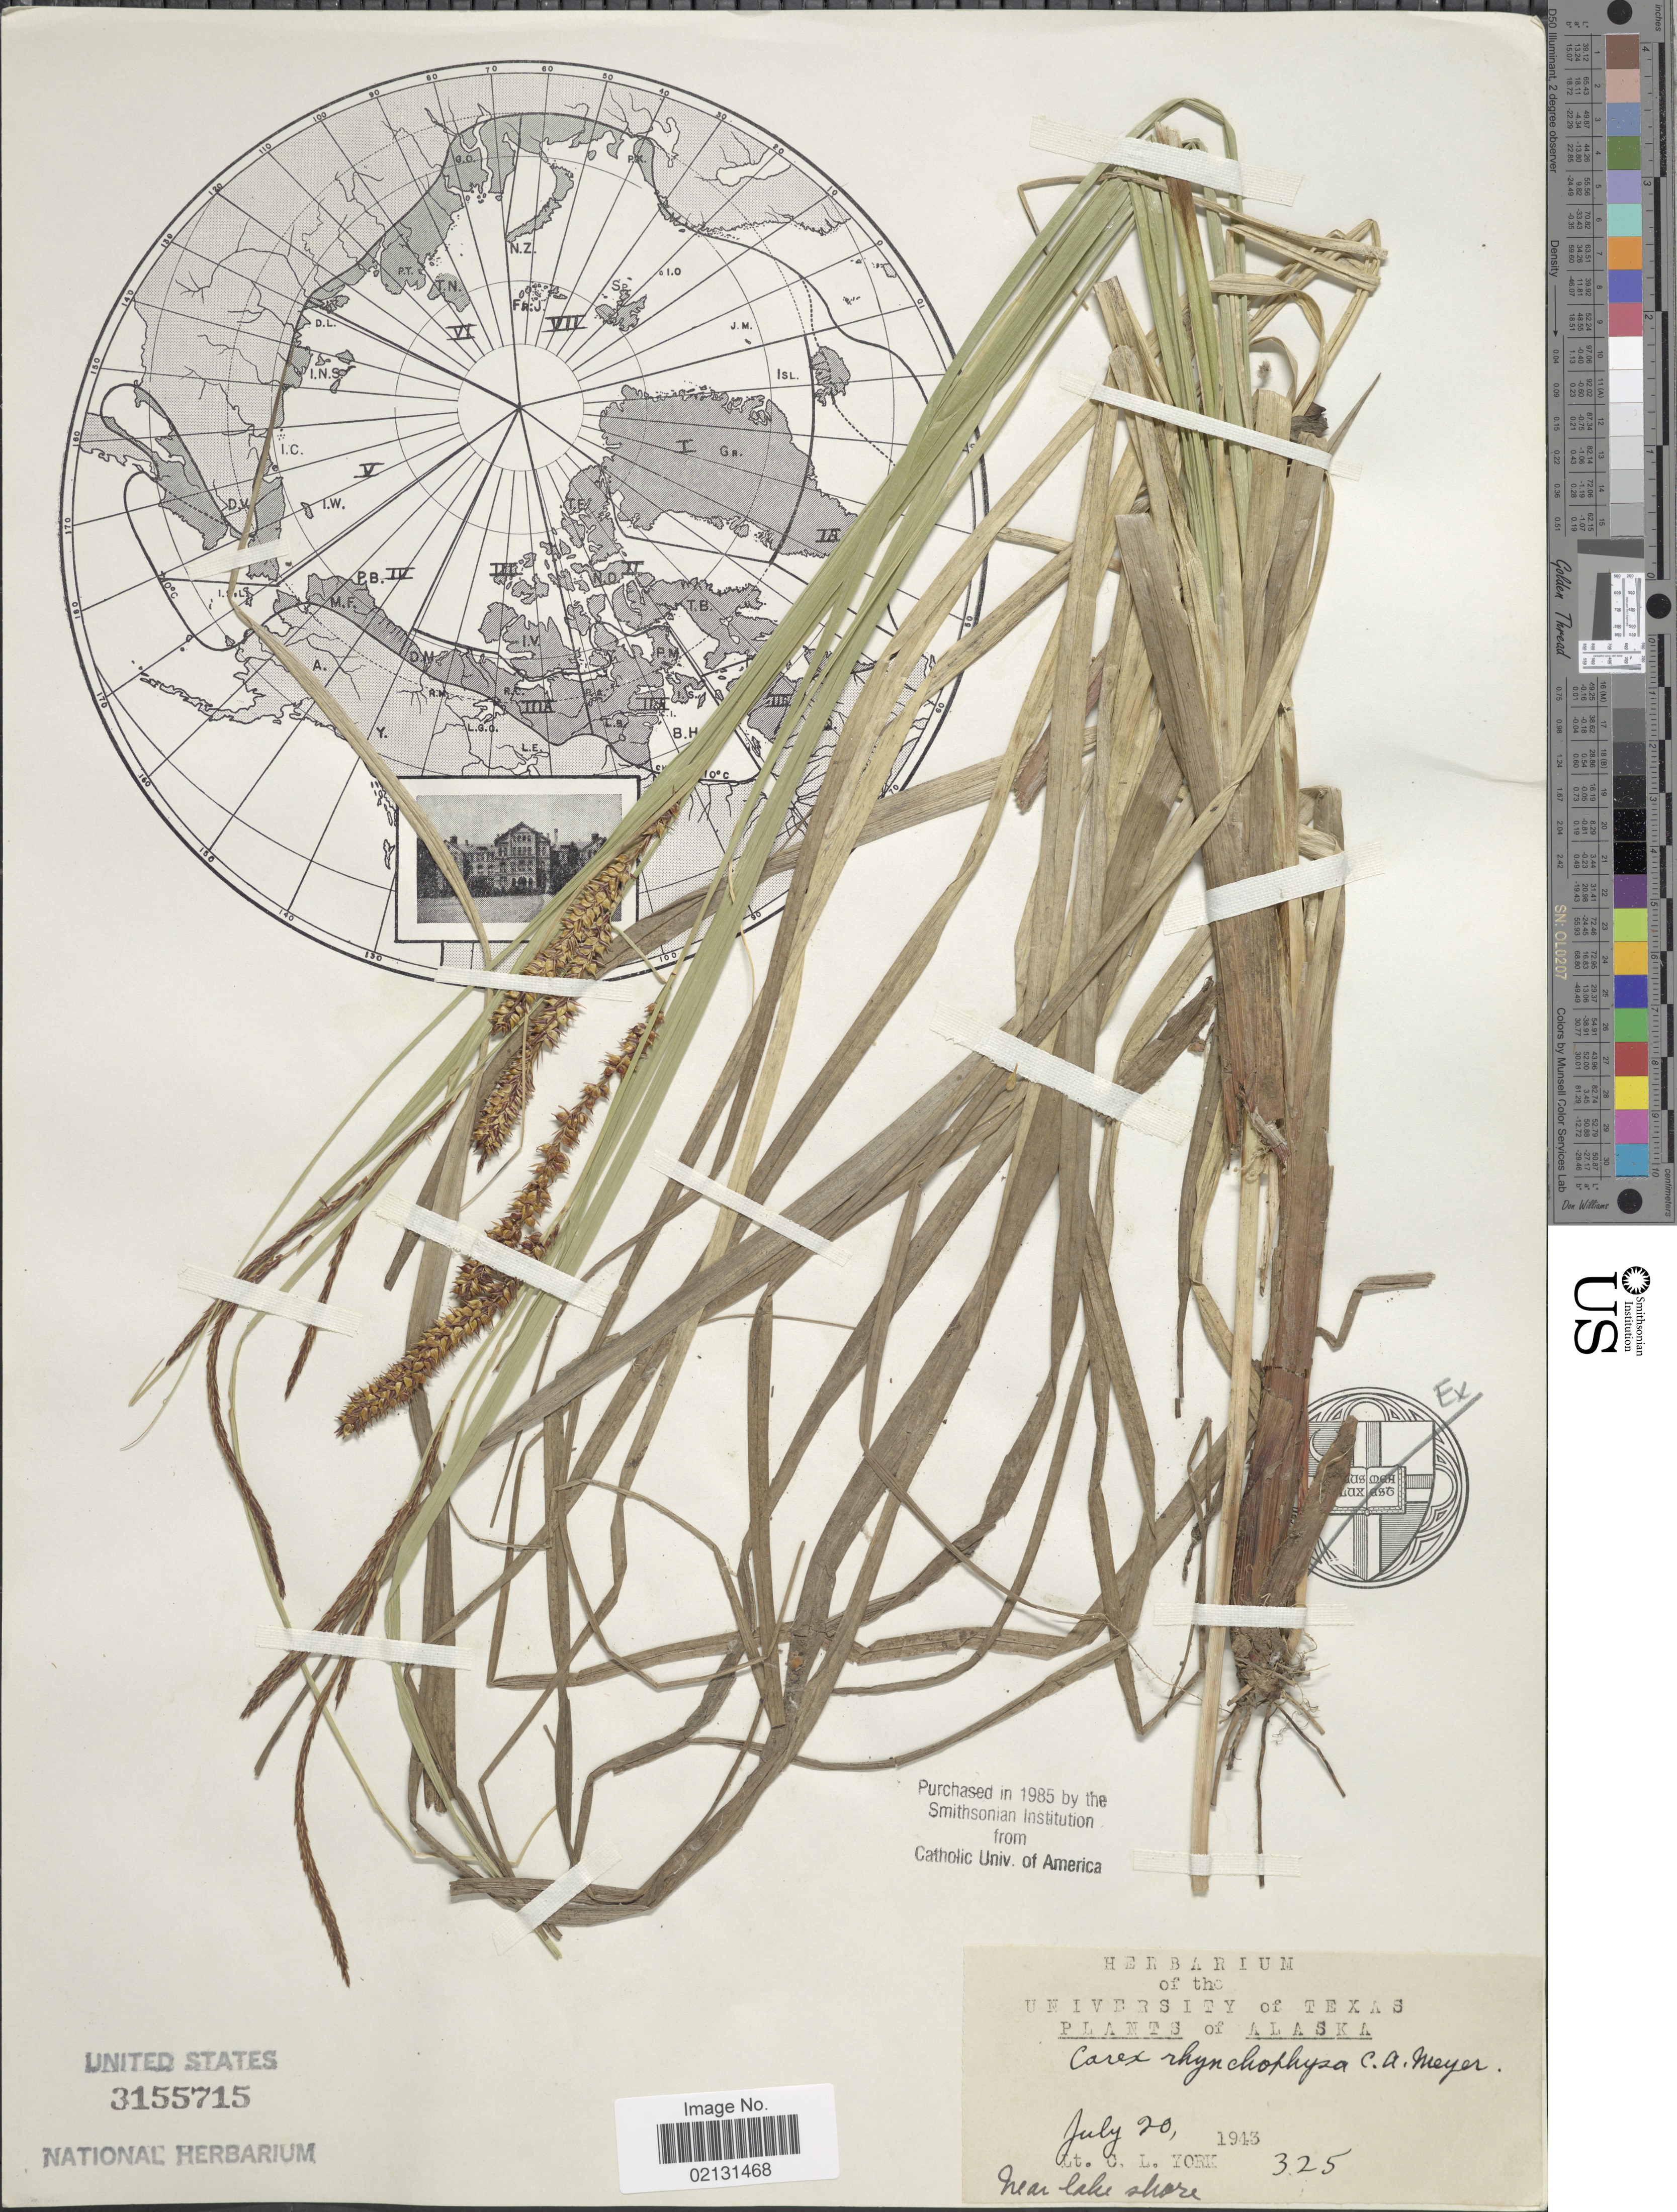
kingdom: Plantae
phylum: Tracheophyta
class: Liliopsida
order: Poales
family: Cyperaceae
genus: Carex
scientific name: Carex utriculata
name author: Boott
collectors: C. L. York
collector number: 325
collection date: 1943-07-20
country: United States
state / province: Alaska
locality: Near lake shore.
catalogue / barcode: US 3155715